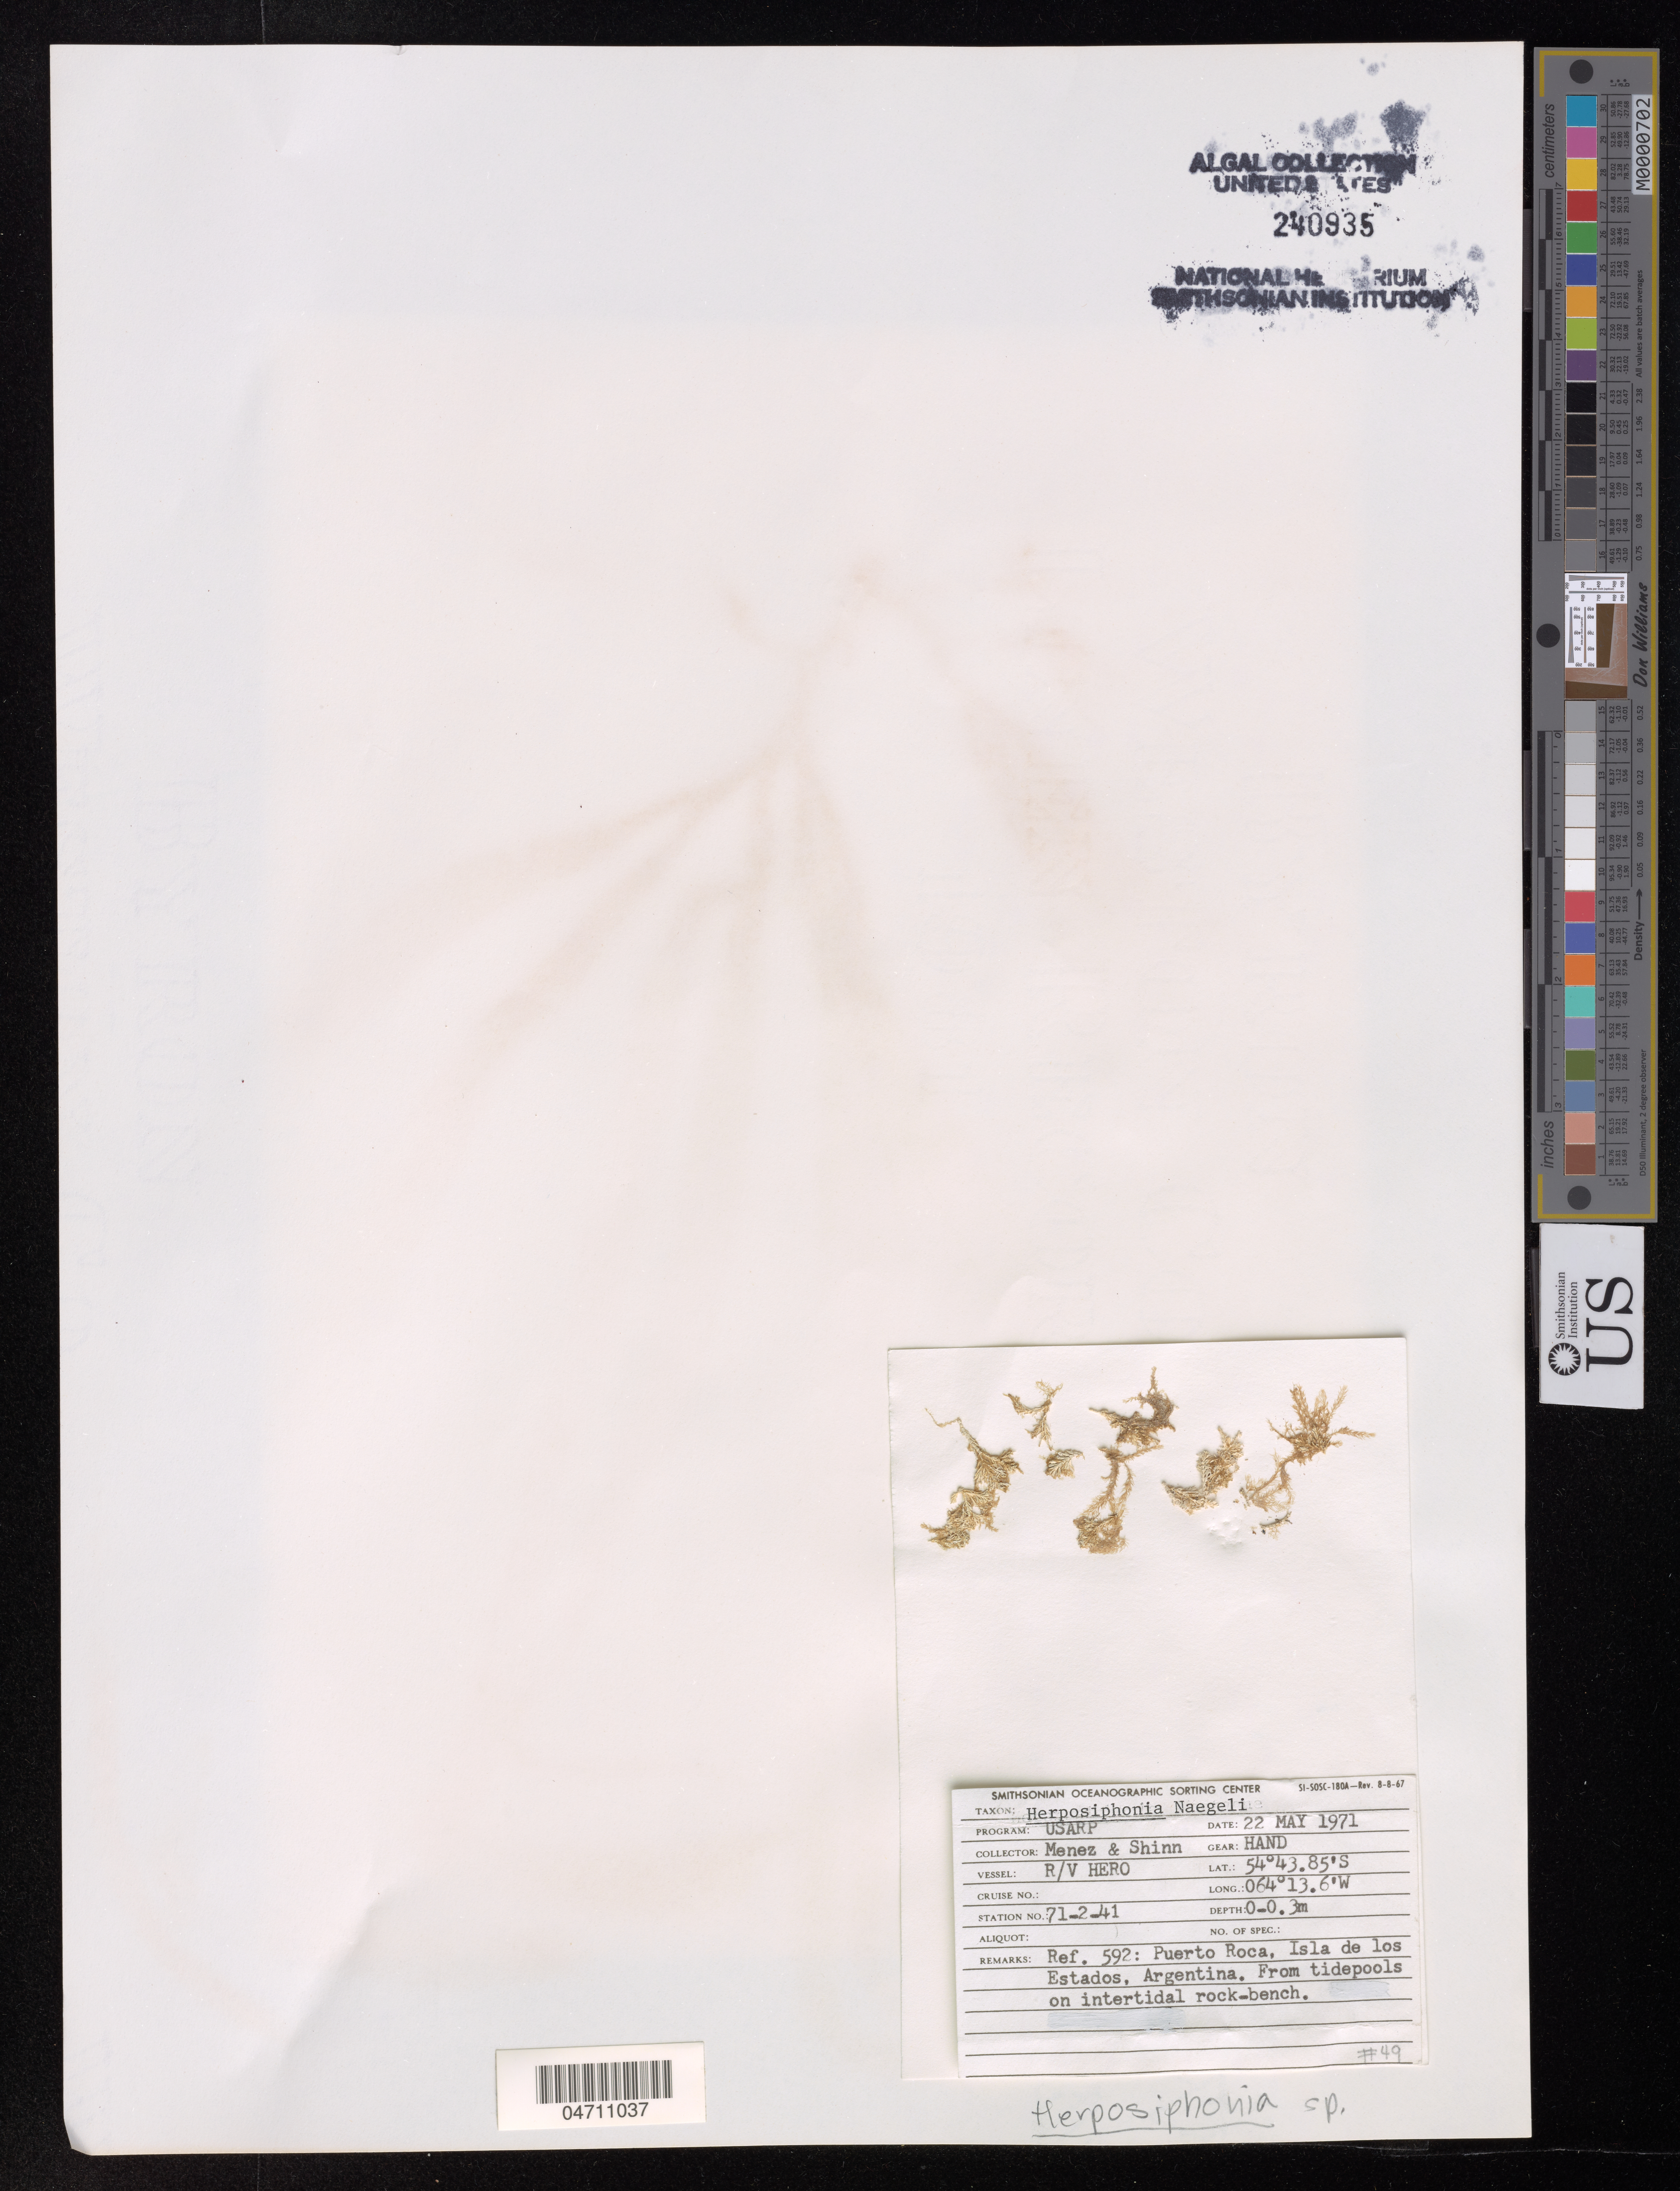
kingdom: Plantae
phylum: Rhodophyta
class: Florideophyceae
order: Ceramiales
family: Rhodomelaceae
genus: Herposiphonia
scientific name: Herposiphonia sp.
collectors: Menez & -. Shinn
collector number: #49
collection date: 1971-05-22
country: Argentina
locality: Puerto Roca, isla de los Estados.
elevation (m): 0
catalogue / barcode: US 240935